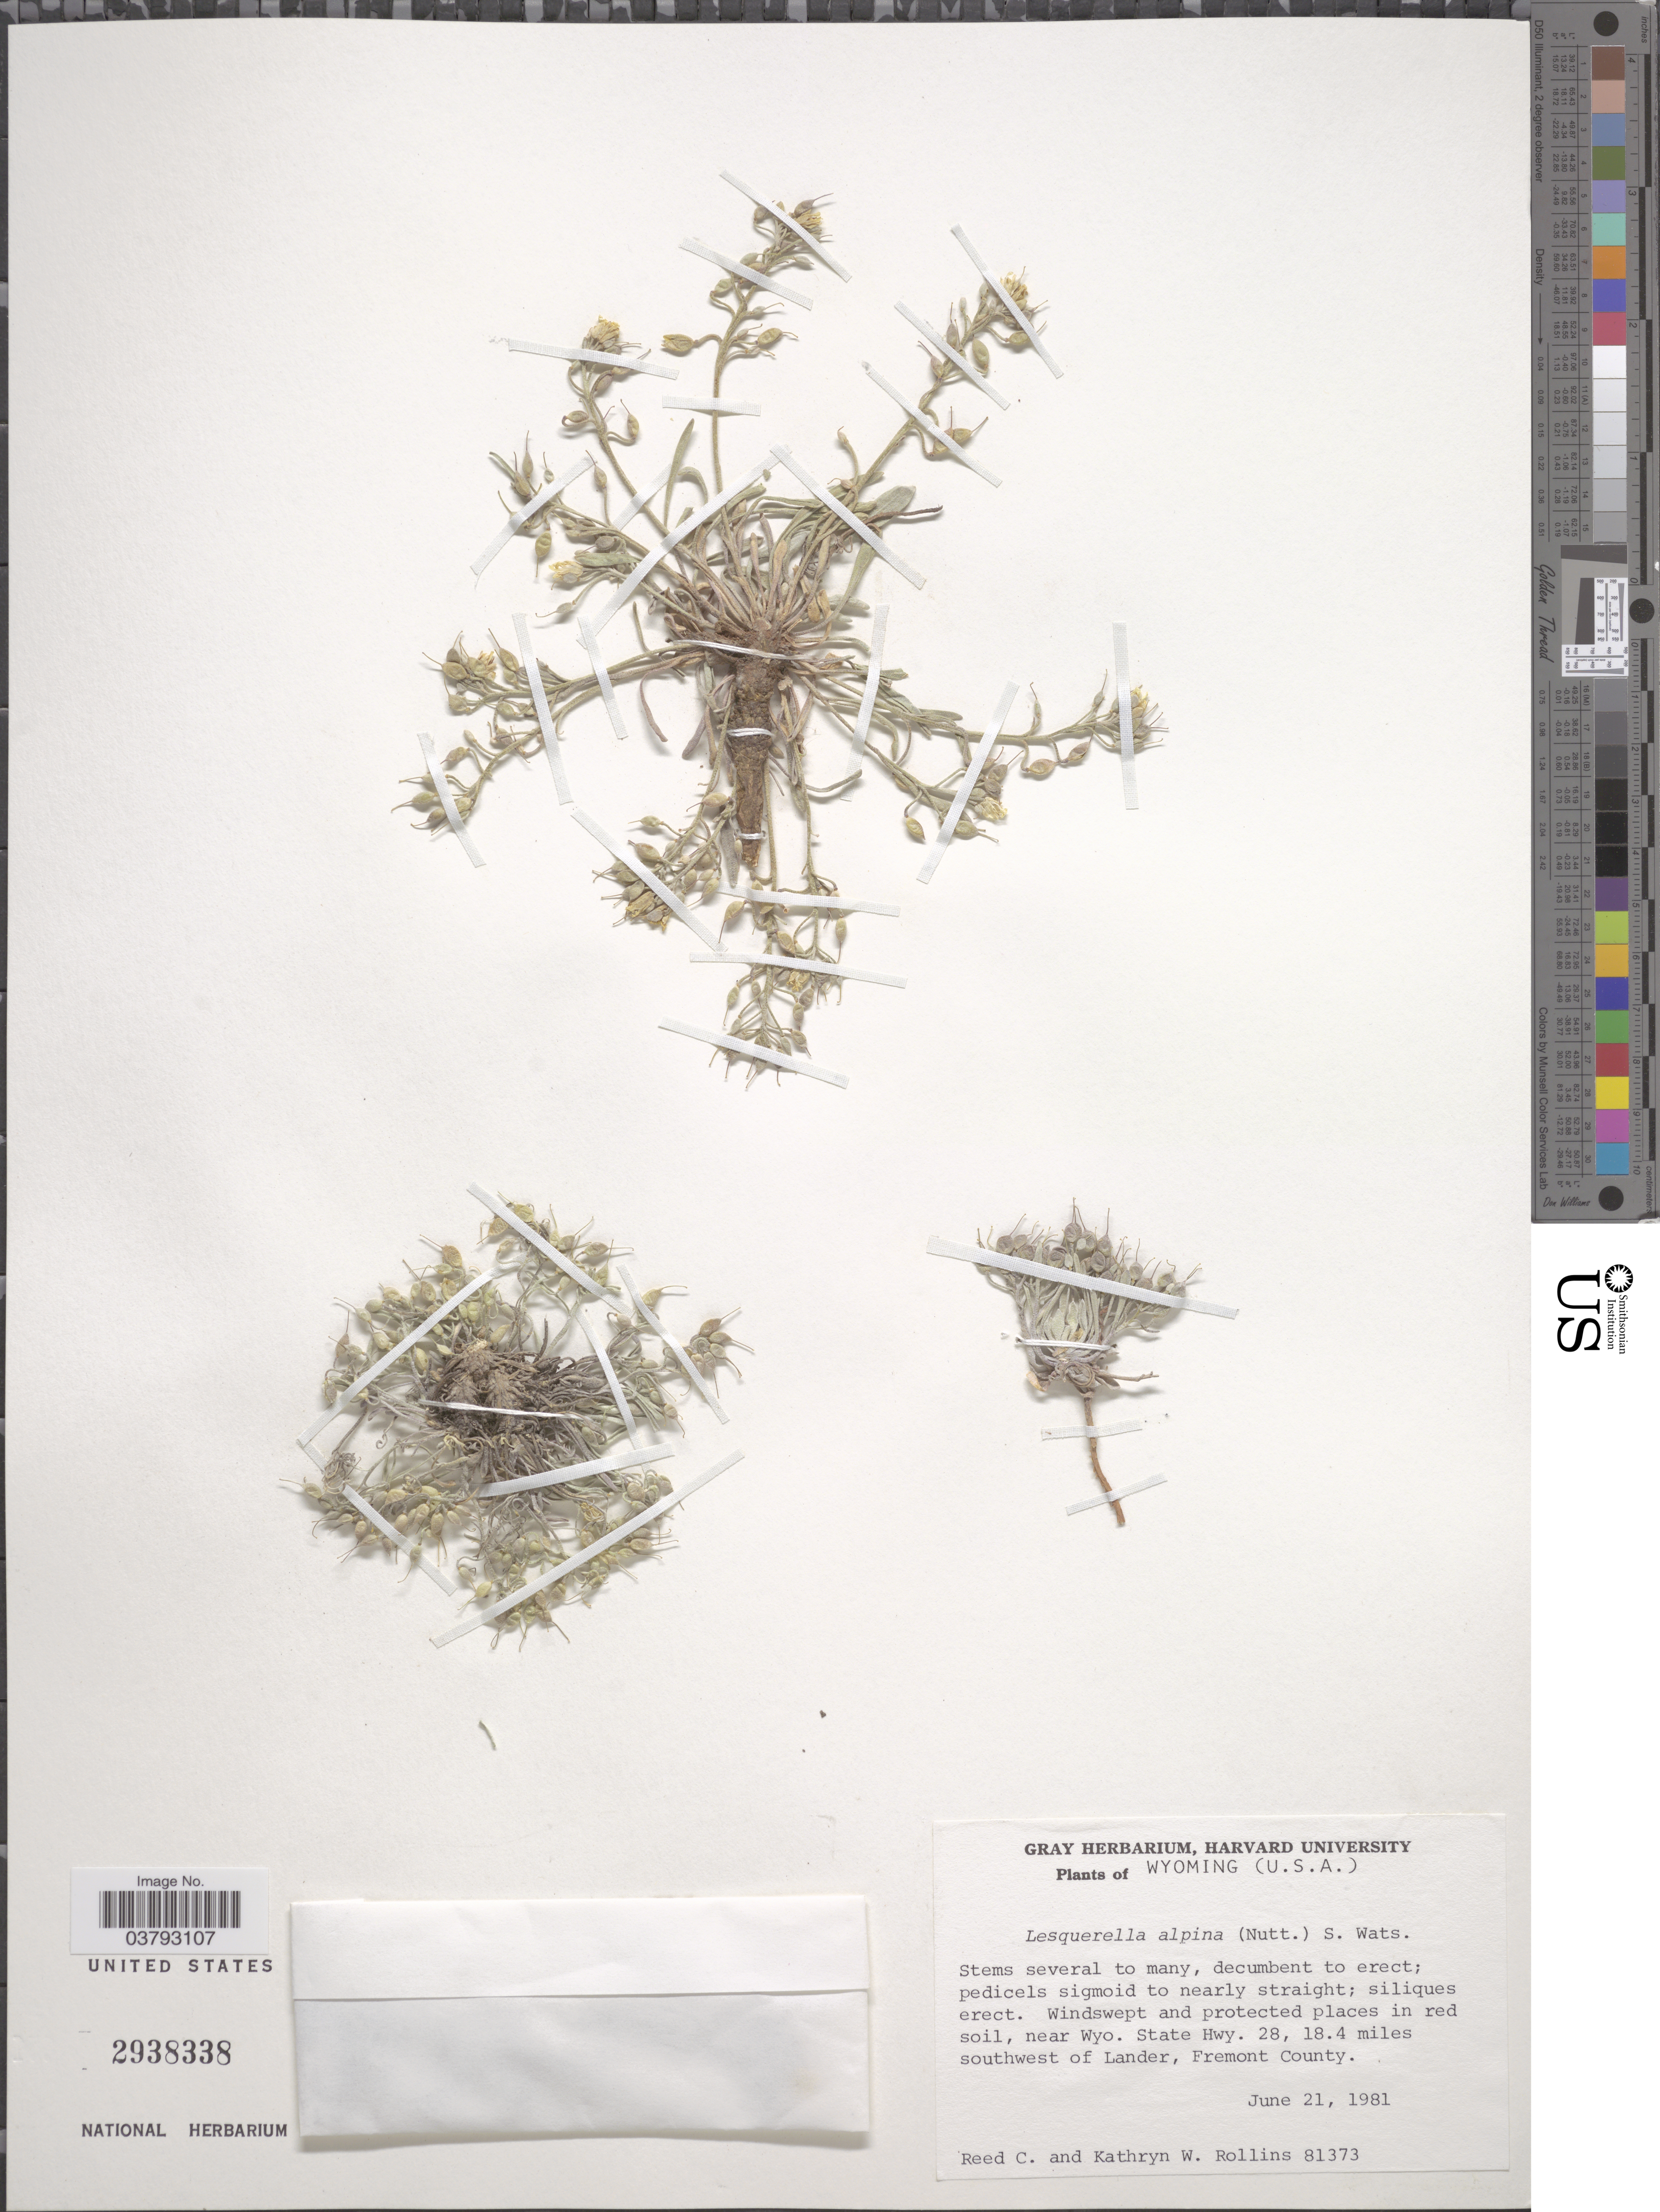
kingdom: Plantae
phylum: Tracheophyta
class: Magnoliopsida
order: Brassicales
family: Brassicaceae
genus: Lesquerella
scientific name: Lesquerella alpina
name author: (Nutt.) S. Watson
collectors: R. C. Rollins & K. W. Rollins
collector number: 81373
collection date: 1981-06-21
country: United States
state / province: Wyoming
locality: Near Wyo. State Hwy. 28, 18.4 miles southwest of Lander, Fremont County.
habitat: windswept and protected places in red soil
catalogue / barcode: US 2938338